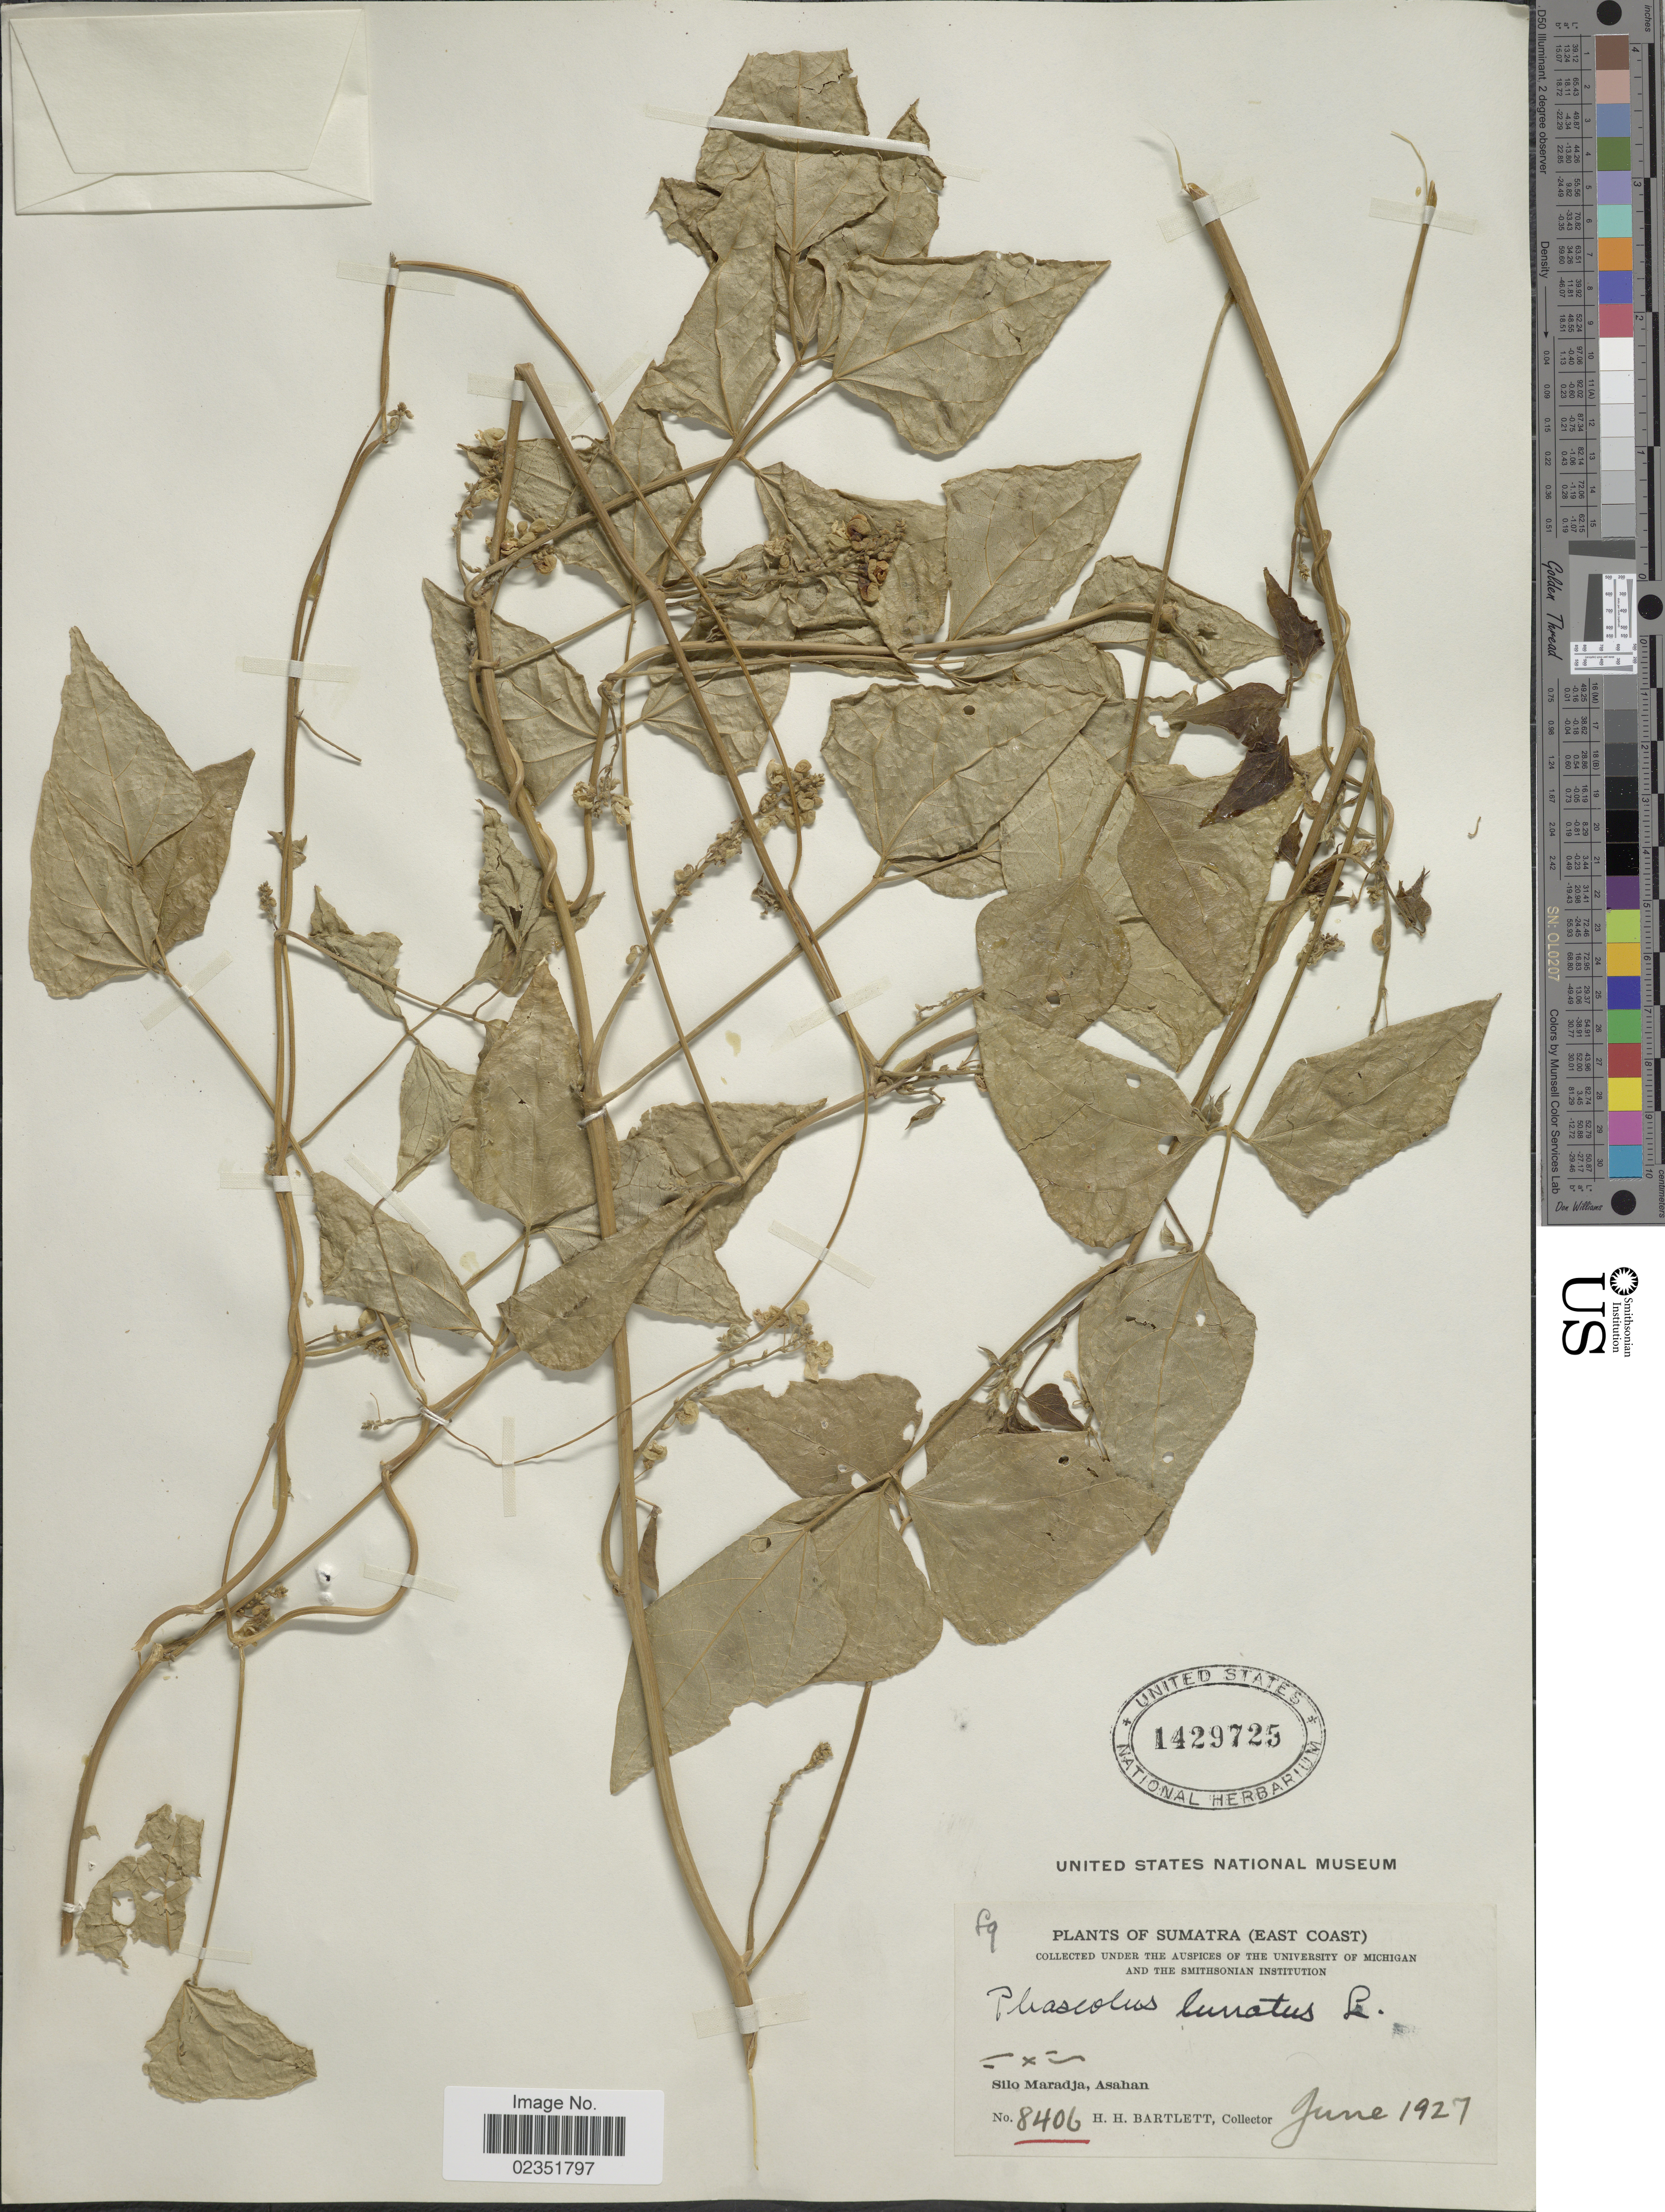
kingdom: Plantae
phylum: Tracheophyta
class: Magnoliopsida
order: Fabales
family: Fabaceae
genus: Phaseolus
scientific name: Phaseolus lunatus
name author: L.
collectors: H. H. Bartlett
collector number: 8406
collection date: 1927-06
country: Indonesia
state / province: Sumatra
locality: (East Coast), Silo Maradja, Asahan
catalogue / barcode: US 1429725